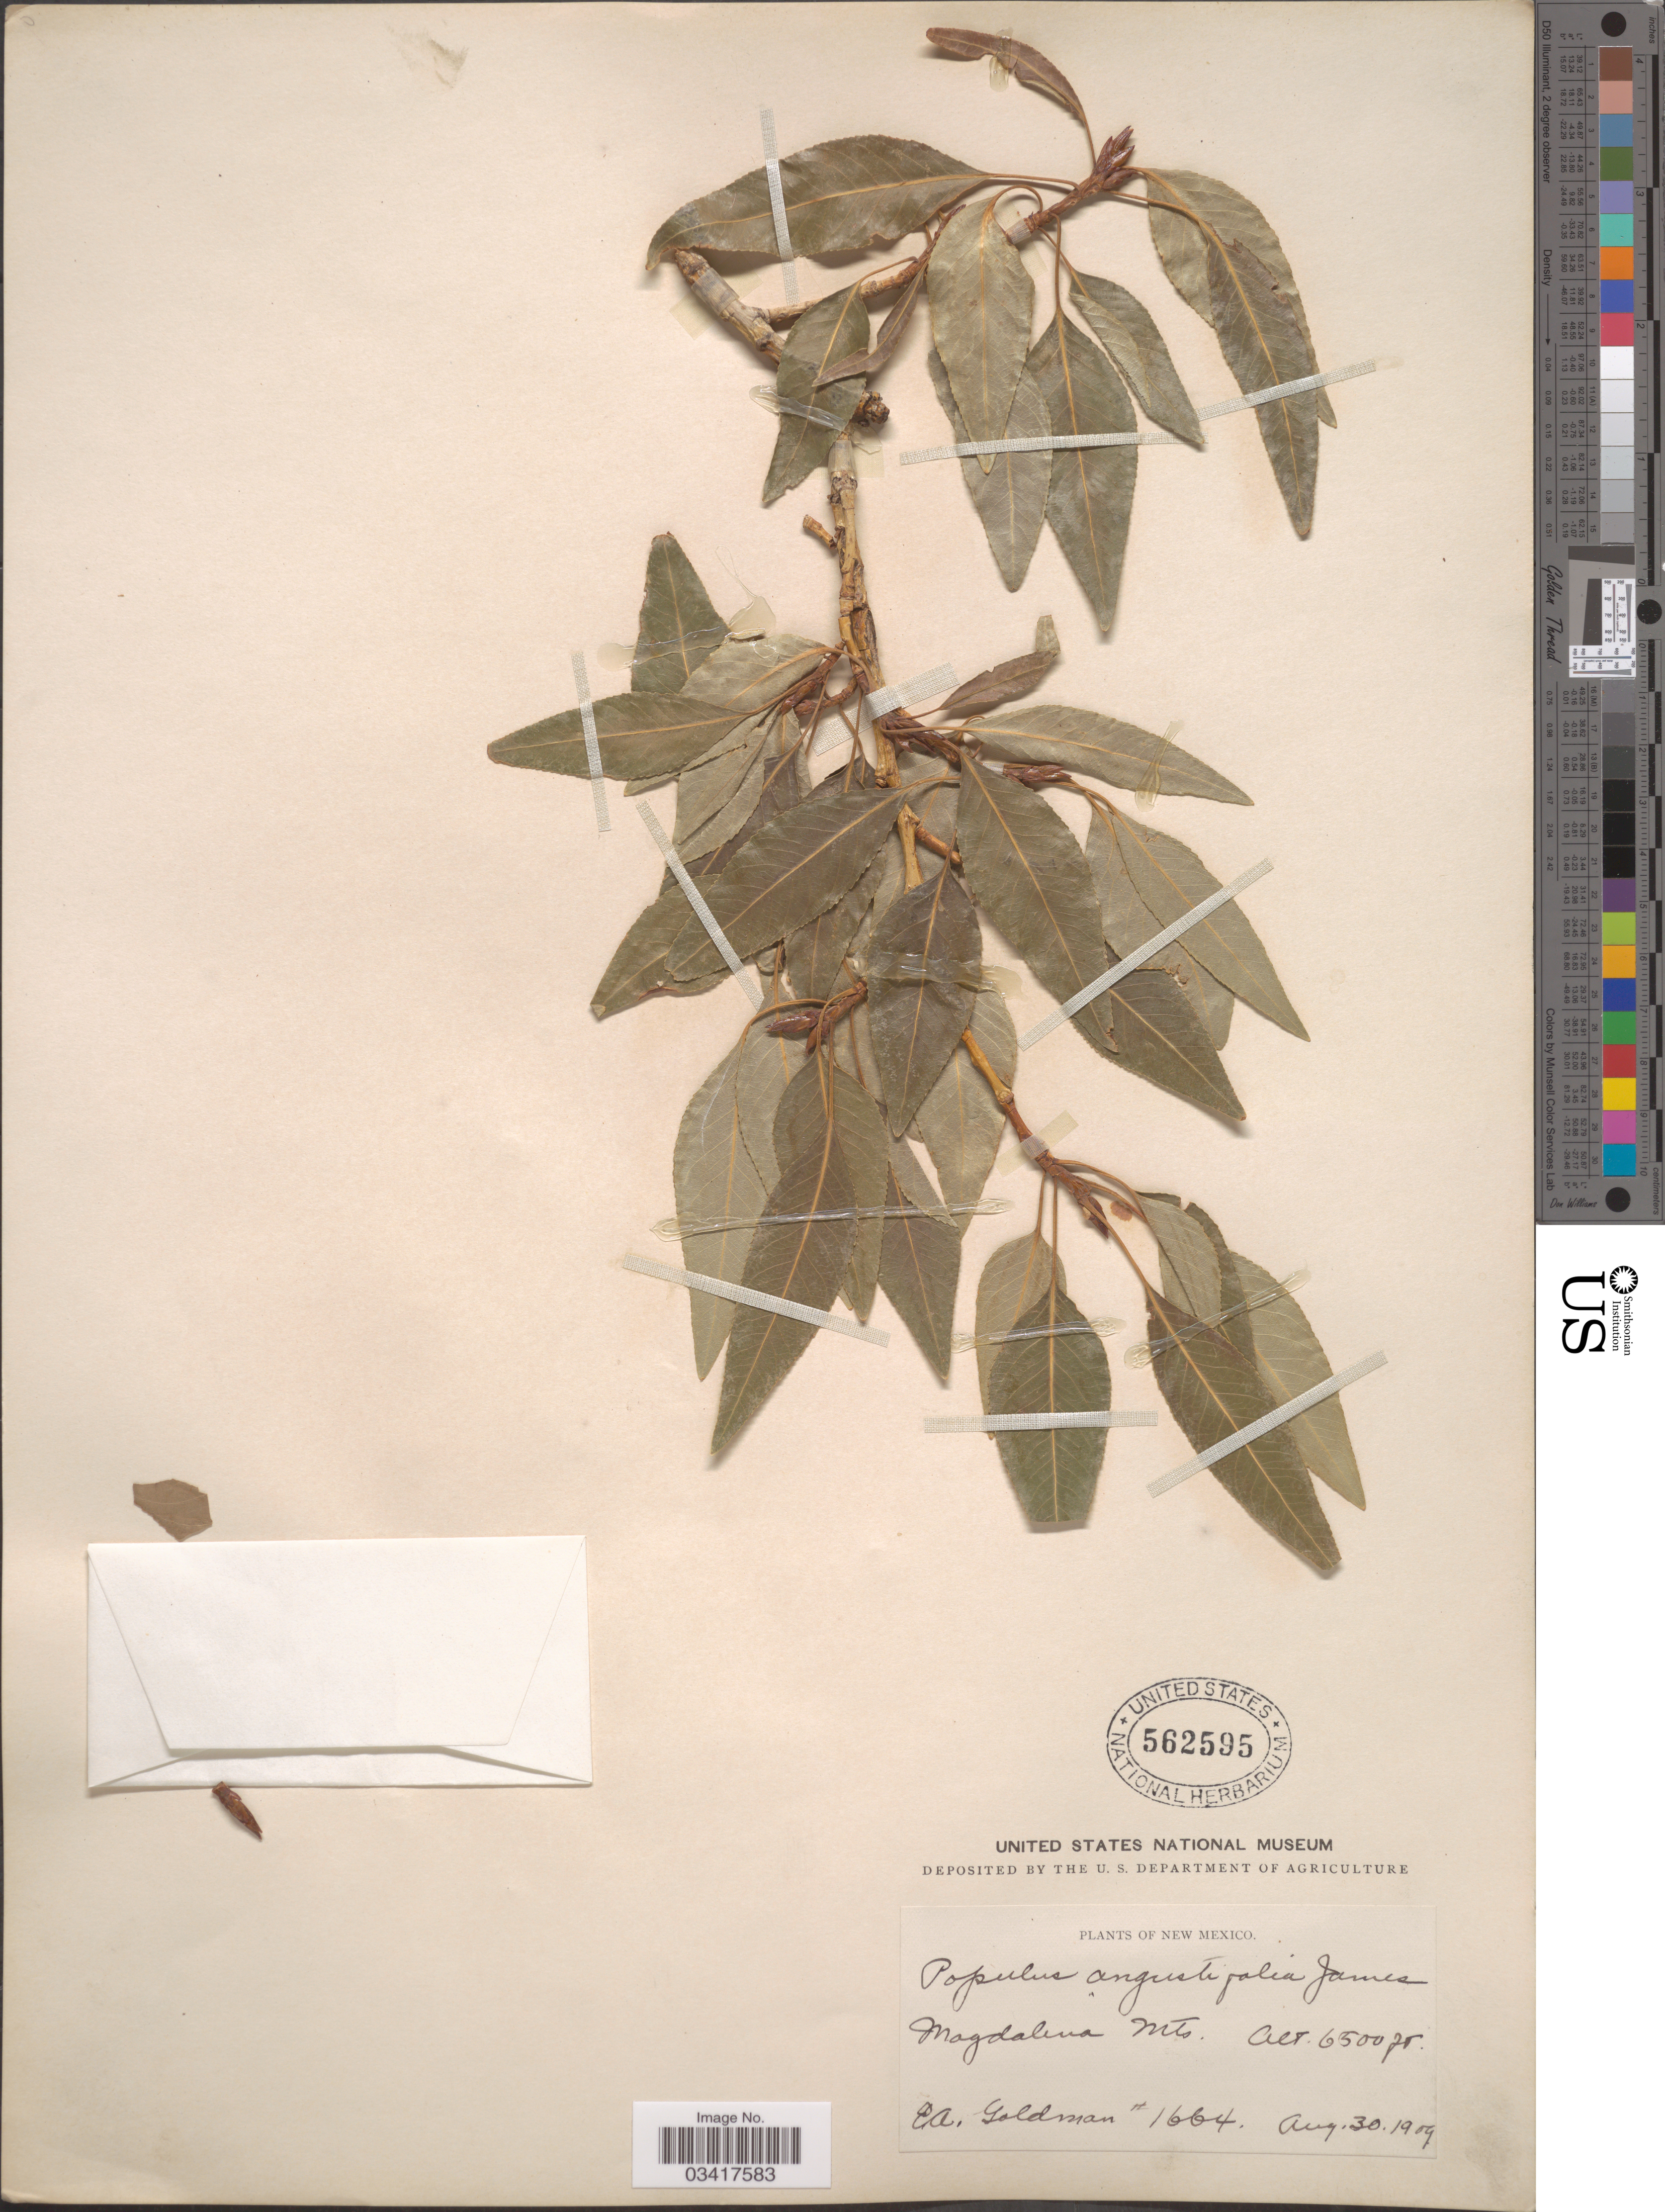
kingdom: Plantae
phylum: Tracheophyta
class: Magnoliopsida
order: Malpighiales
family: Salicaceae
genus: Populus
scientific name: Populus angustifolia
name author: E. James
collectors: E. A. Goldman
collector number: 1664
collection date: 1909-08-30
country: United States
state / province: New Mexico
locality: Magdalina Mts.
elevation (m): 1981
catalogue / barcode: US 562595